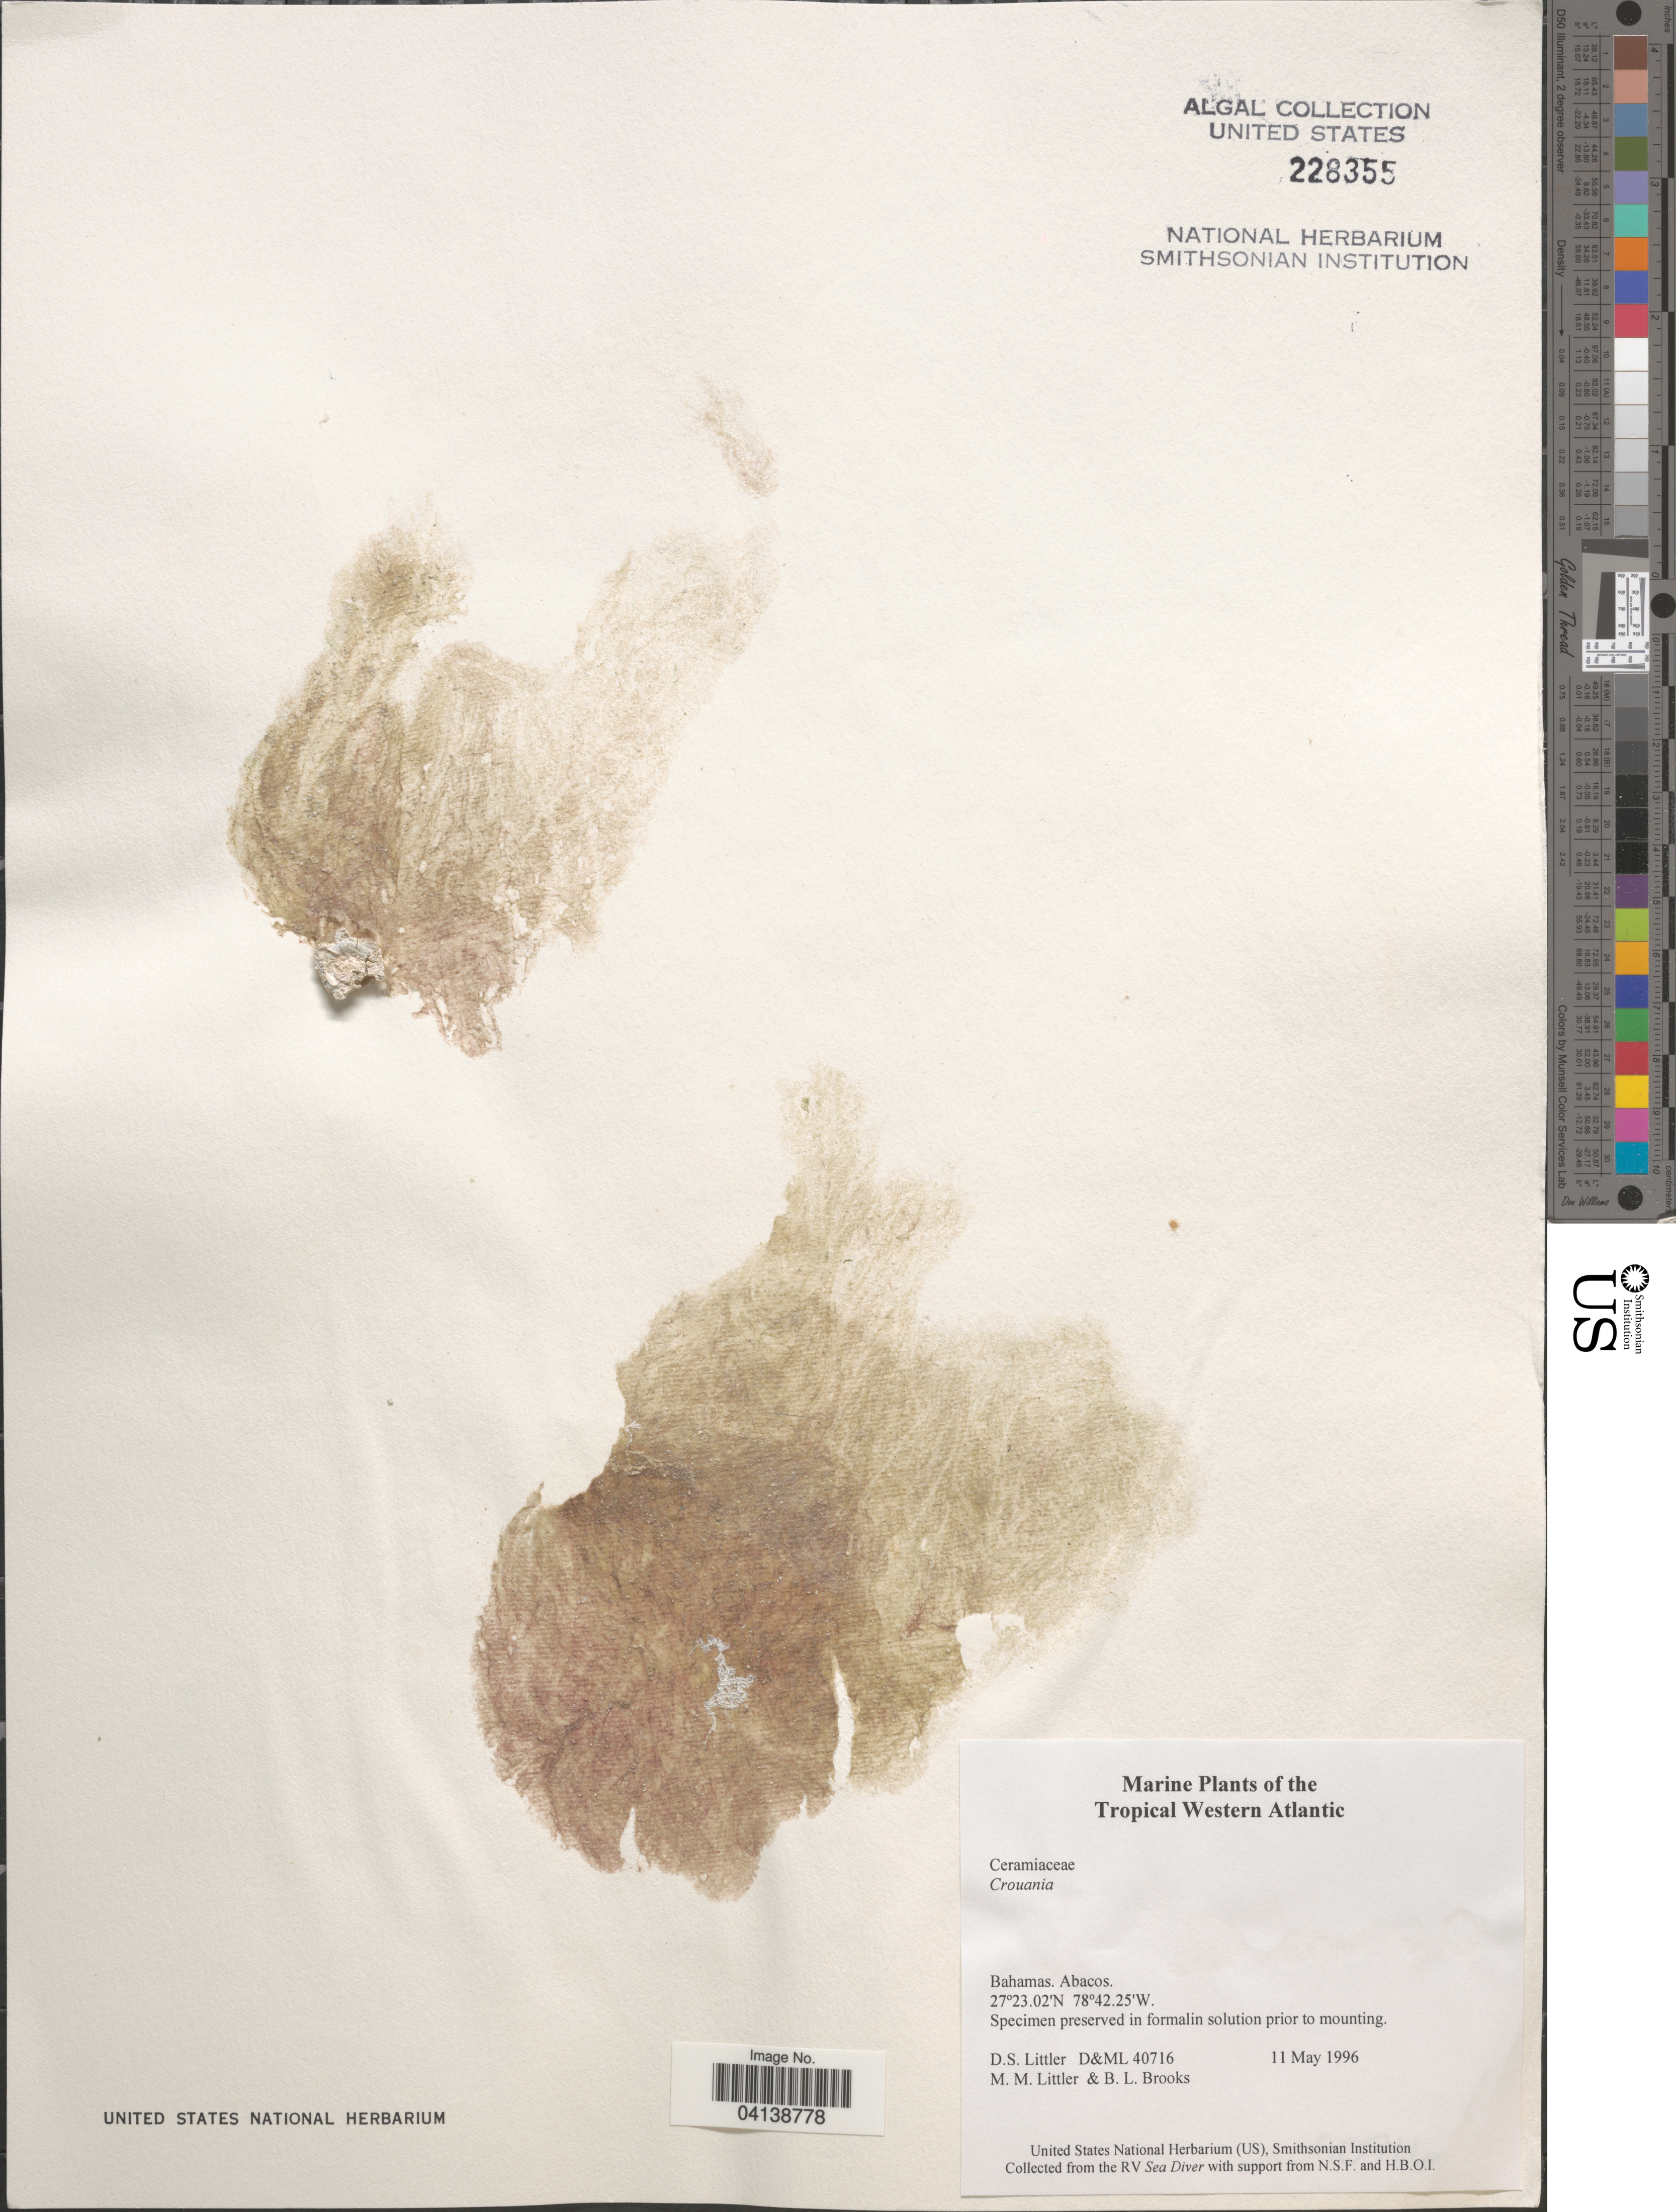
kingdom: Plantae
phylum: Rhodophyta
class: Florideophyceae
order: Ceramiales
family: Callithamniaceae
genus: Crouania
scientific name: Crouania sp.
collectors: D. S. Littler & B. Brooks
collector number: D&ML40716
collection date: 1996-05-11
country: Bahamas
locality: The Tropical Western Atlantic. Abacos.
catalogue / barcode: US 228355